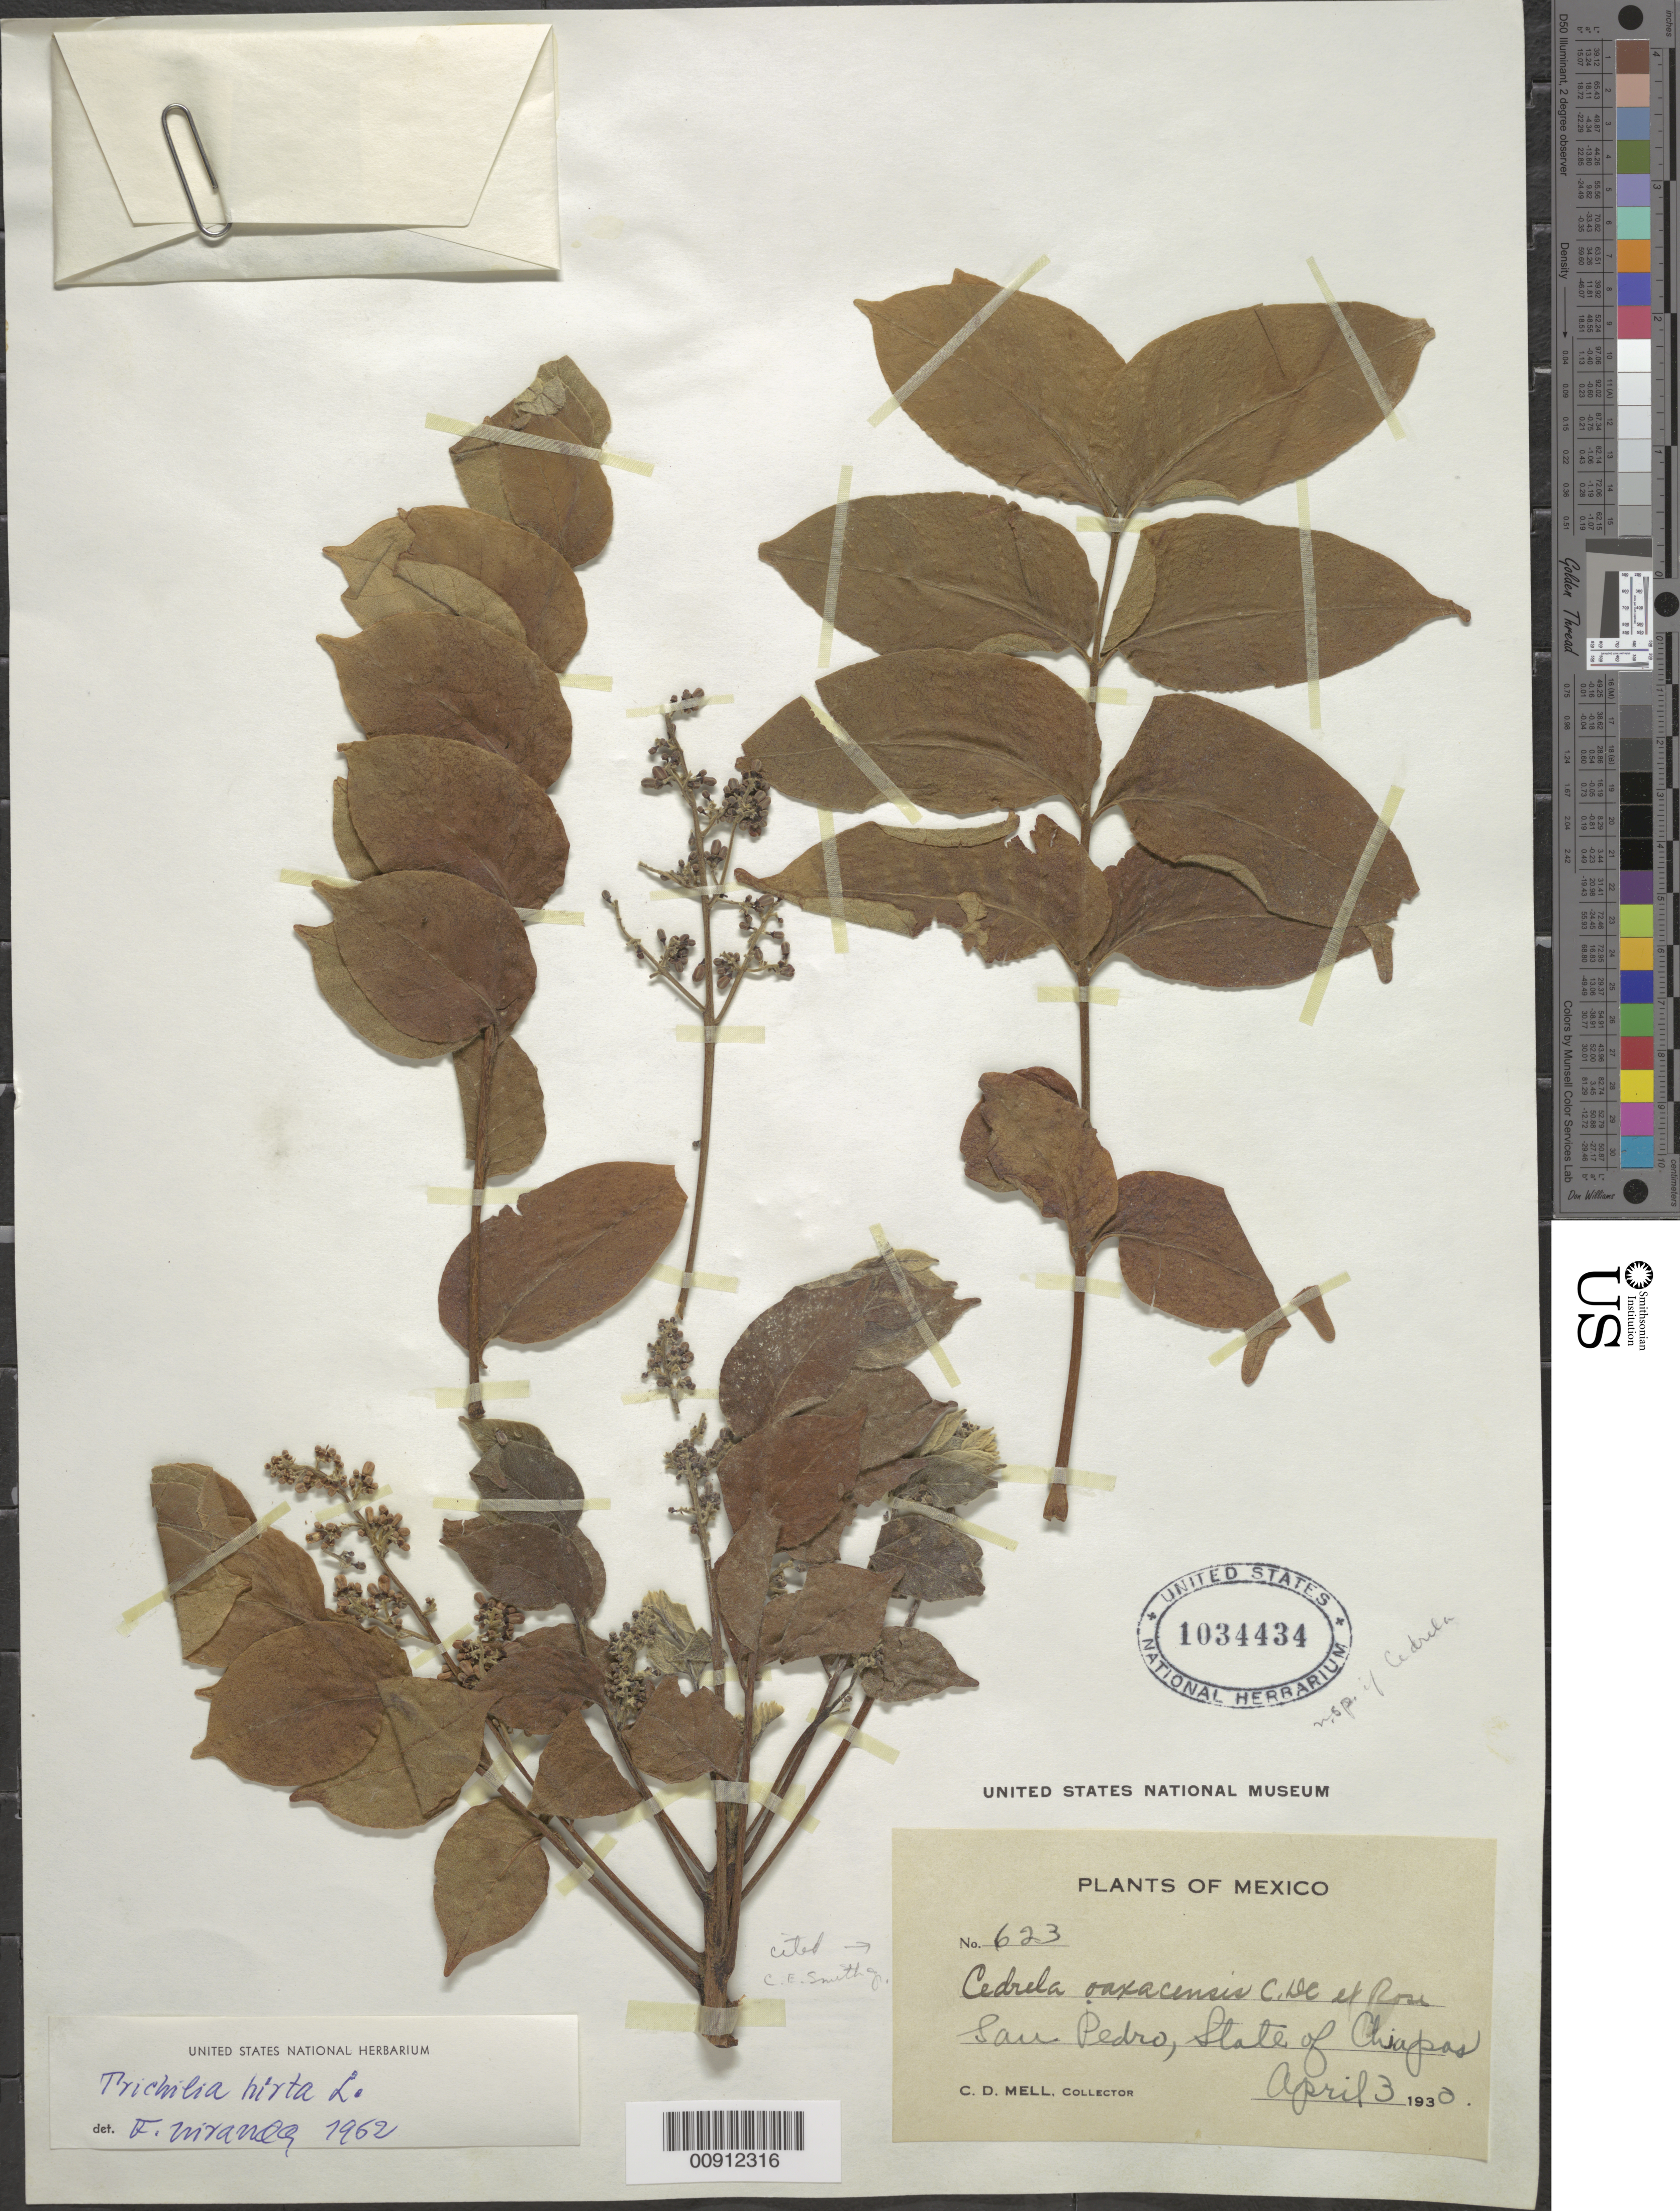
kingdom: Plantae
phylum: Tracheophyta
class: Magnoliopsida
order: Sapindales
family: Meliaceae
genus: Trichilia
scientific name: Trichilia hirta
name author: L.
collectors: C. D. Mell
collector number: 623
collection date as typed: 03 Apr 1930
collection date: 1930-04-03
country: Mexico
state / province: Chiapas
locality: San Pedro, State of Chiapas.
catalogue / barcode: US 1034434